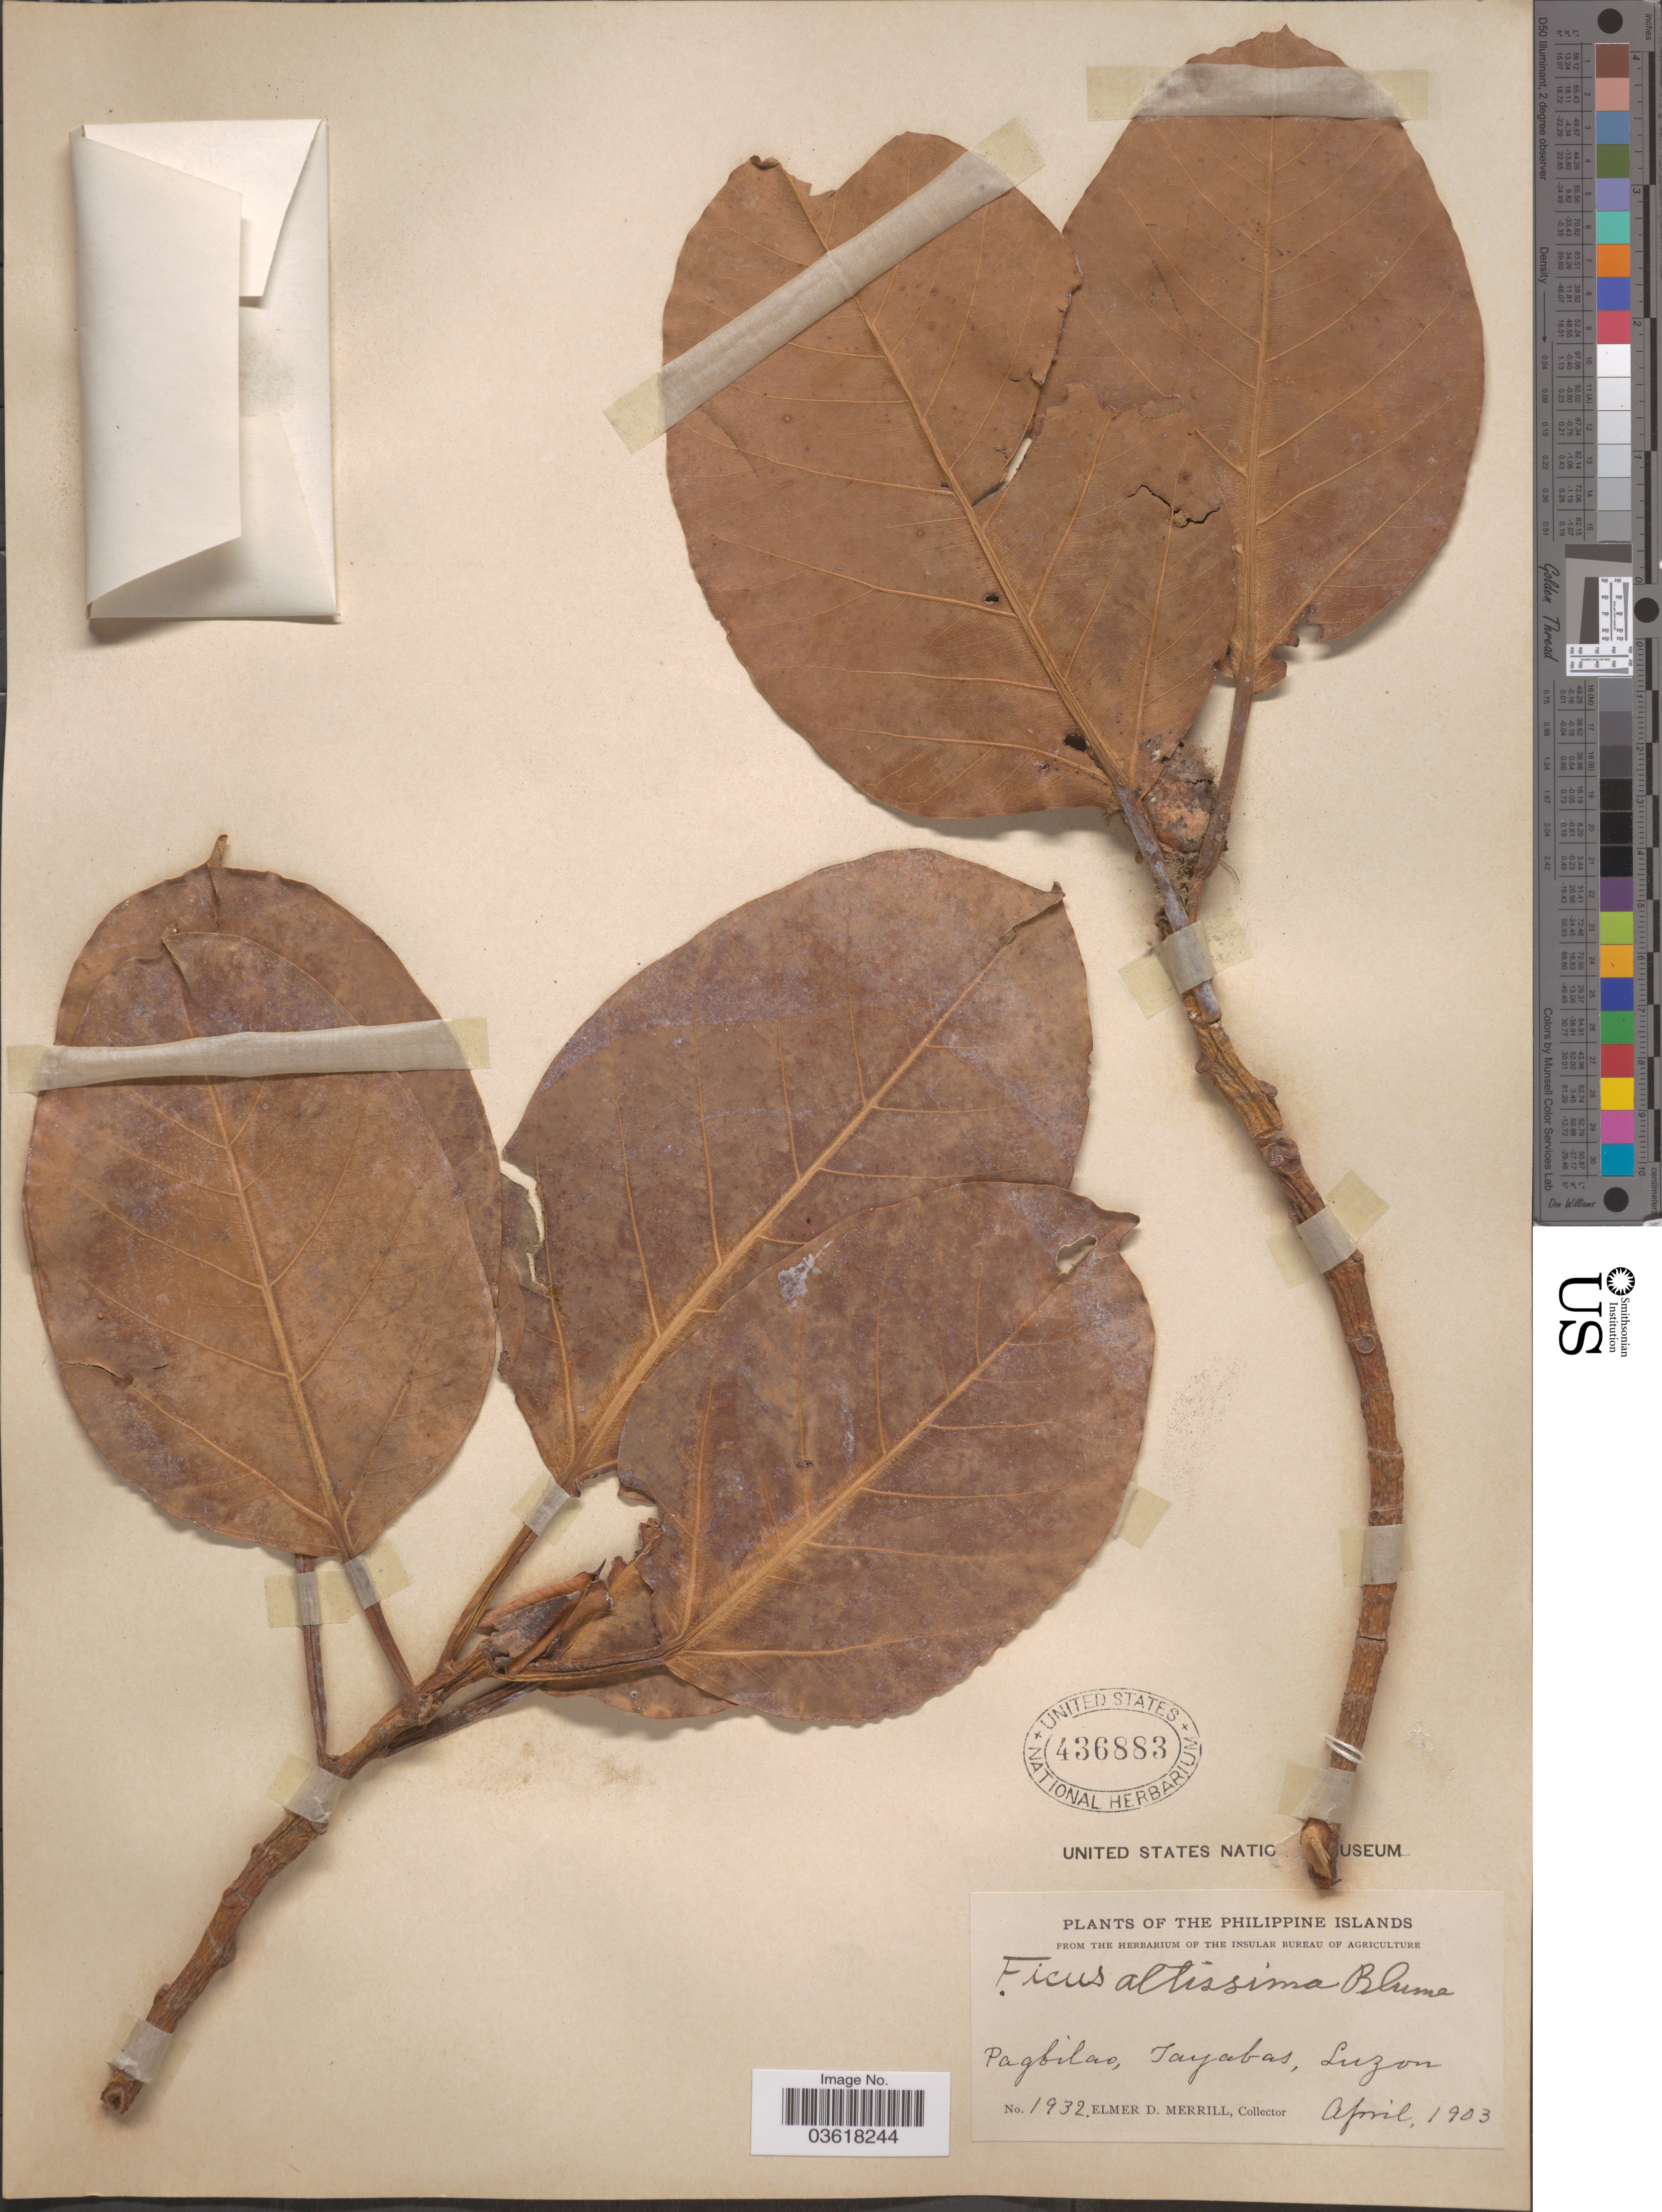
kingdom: Plantae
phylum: Tracheophyta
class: Magnoliopsida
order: Rosales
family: Moraceae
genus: Ficus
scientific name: Ficus altissima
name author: Blume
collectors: E. D. Merrill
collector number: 1932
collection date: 1903-04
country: Philippines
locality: Pagbilao, Tayabas, Luzon.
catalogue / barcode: US 436883